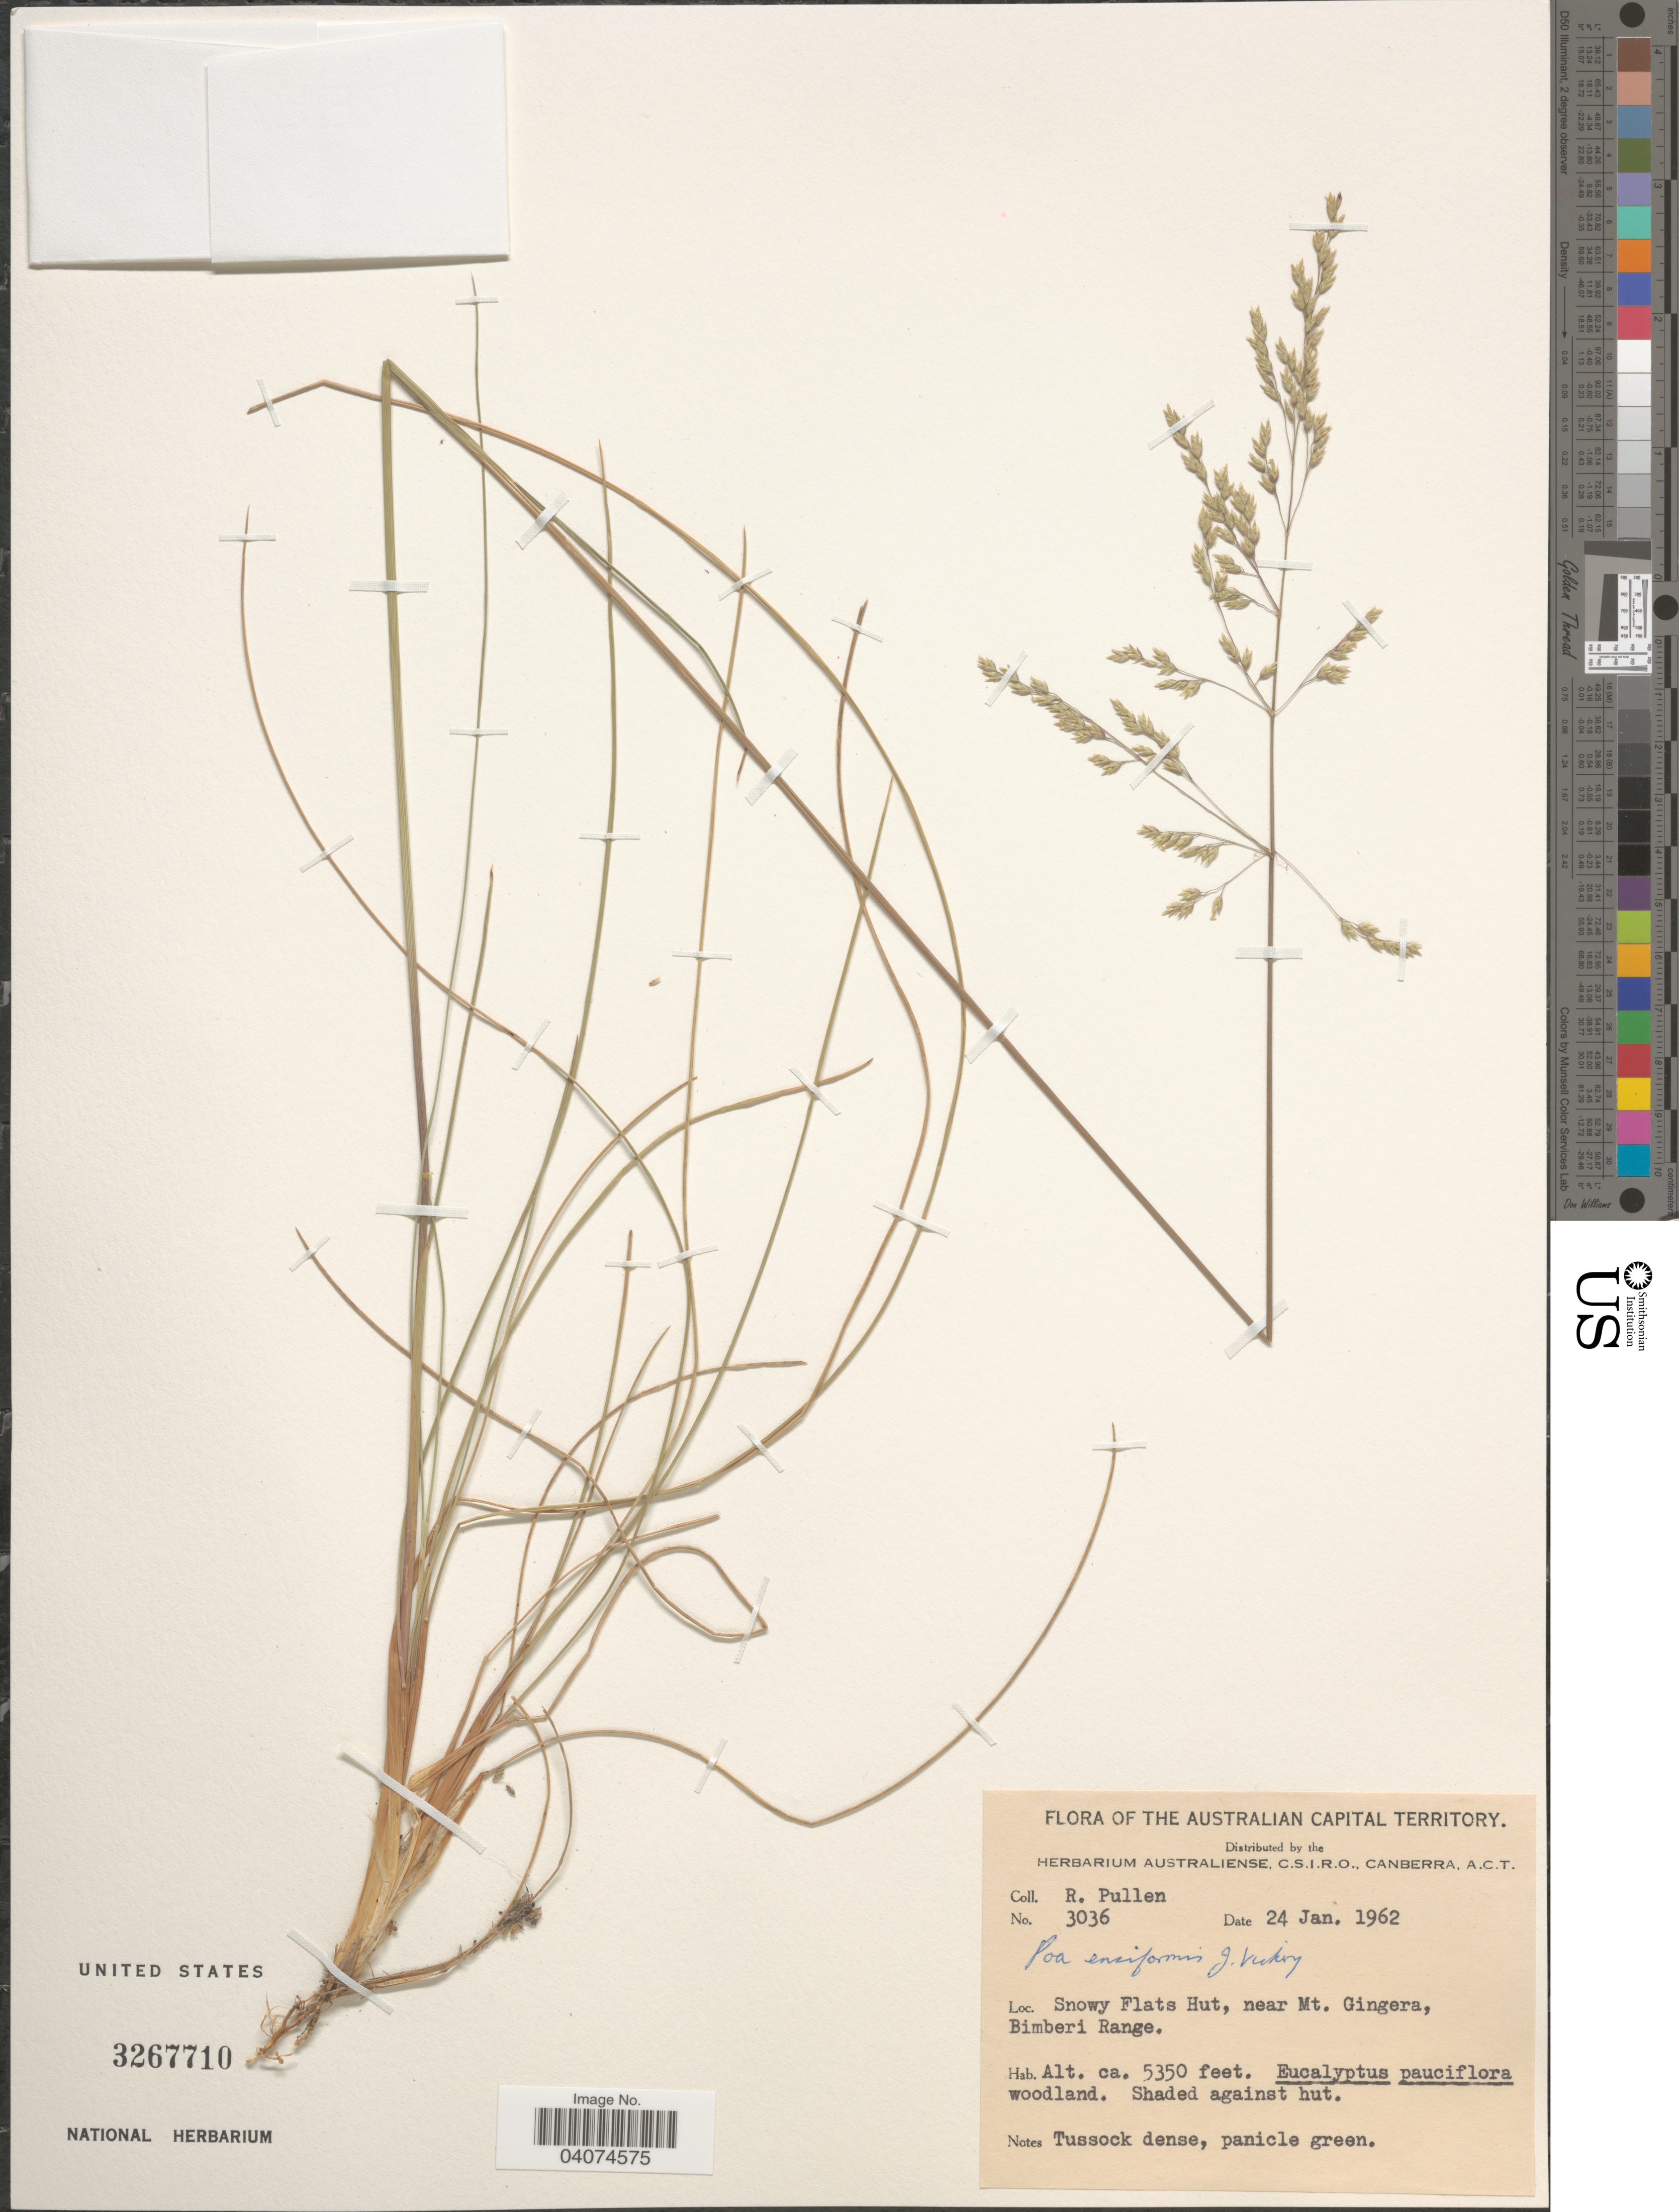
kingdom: Plantae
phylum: Tracheophyta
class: Liliopsida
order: Poales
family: Poaceae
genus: Poa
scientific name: Poa ensiformis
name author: Vickery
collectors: R. Pullen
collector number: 3036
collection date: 1962-01-24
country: Australia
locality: The Australian Capital Territory. Snowy Flats Hut, near Mt. Gingera, Bimberi Range.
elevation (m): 1631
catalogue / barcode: US 3267710